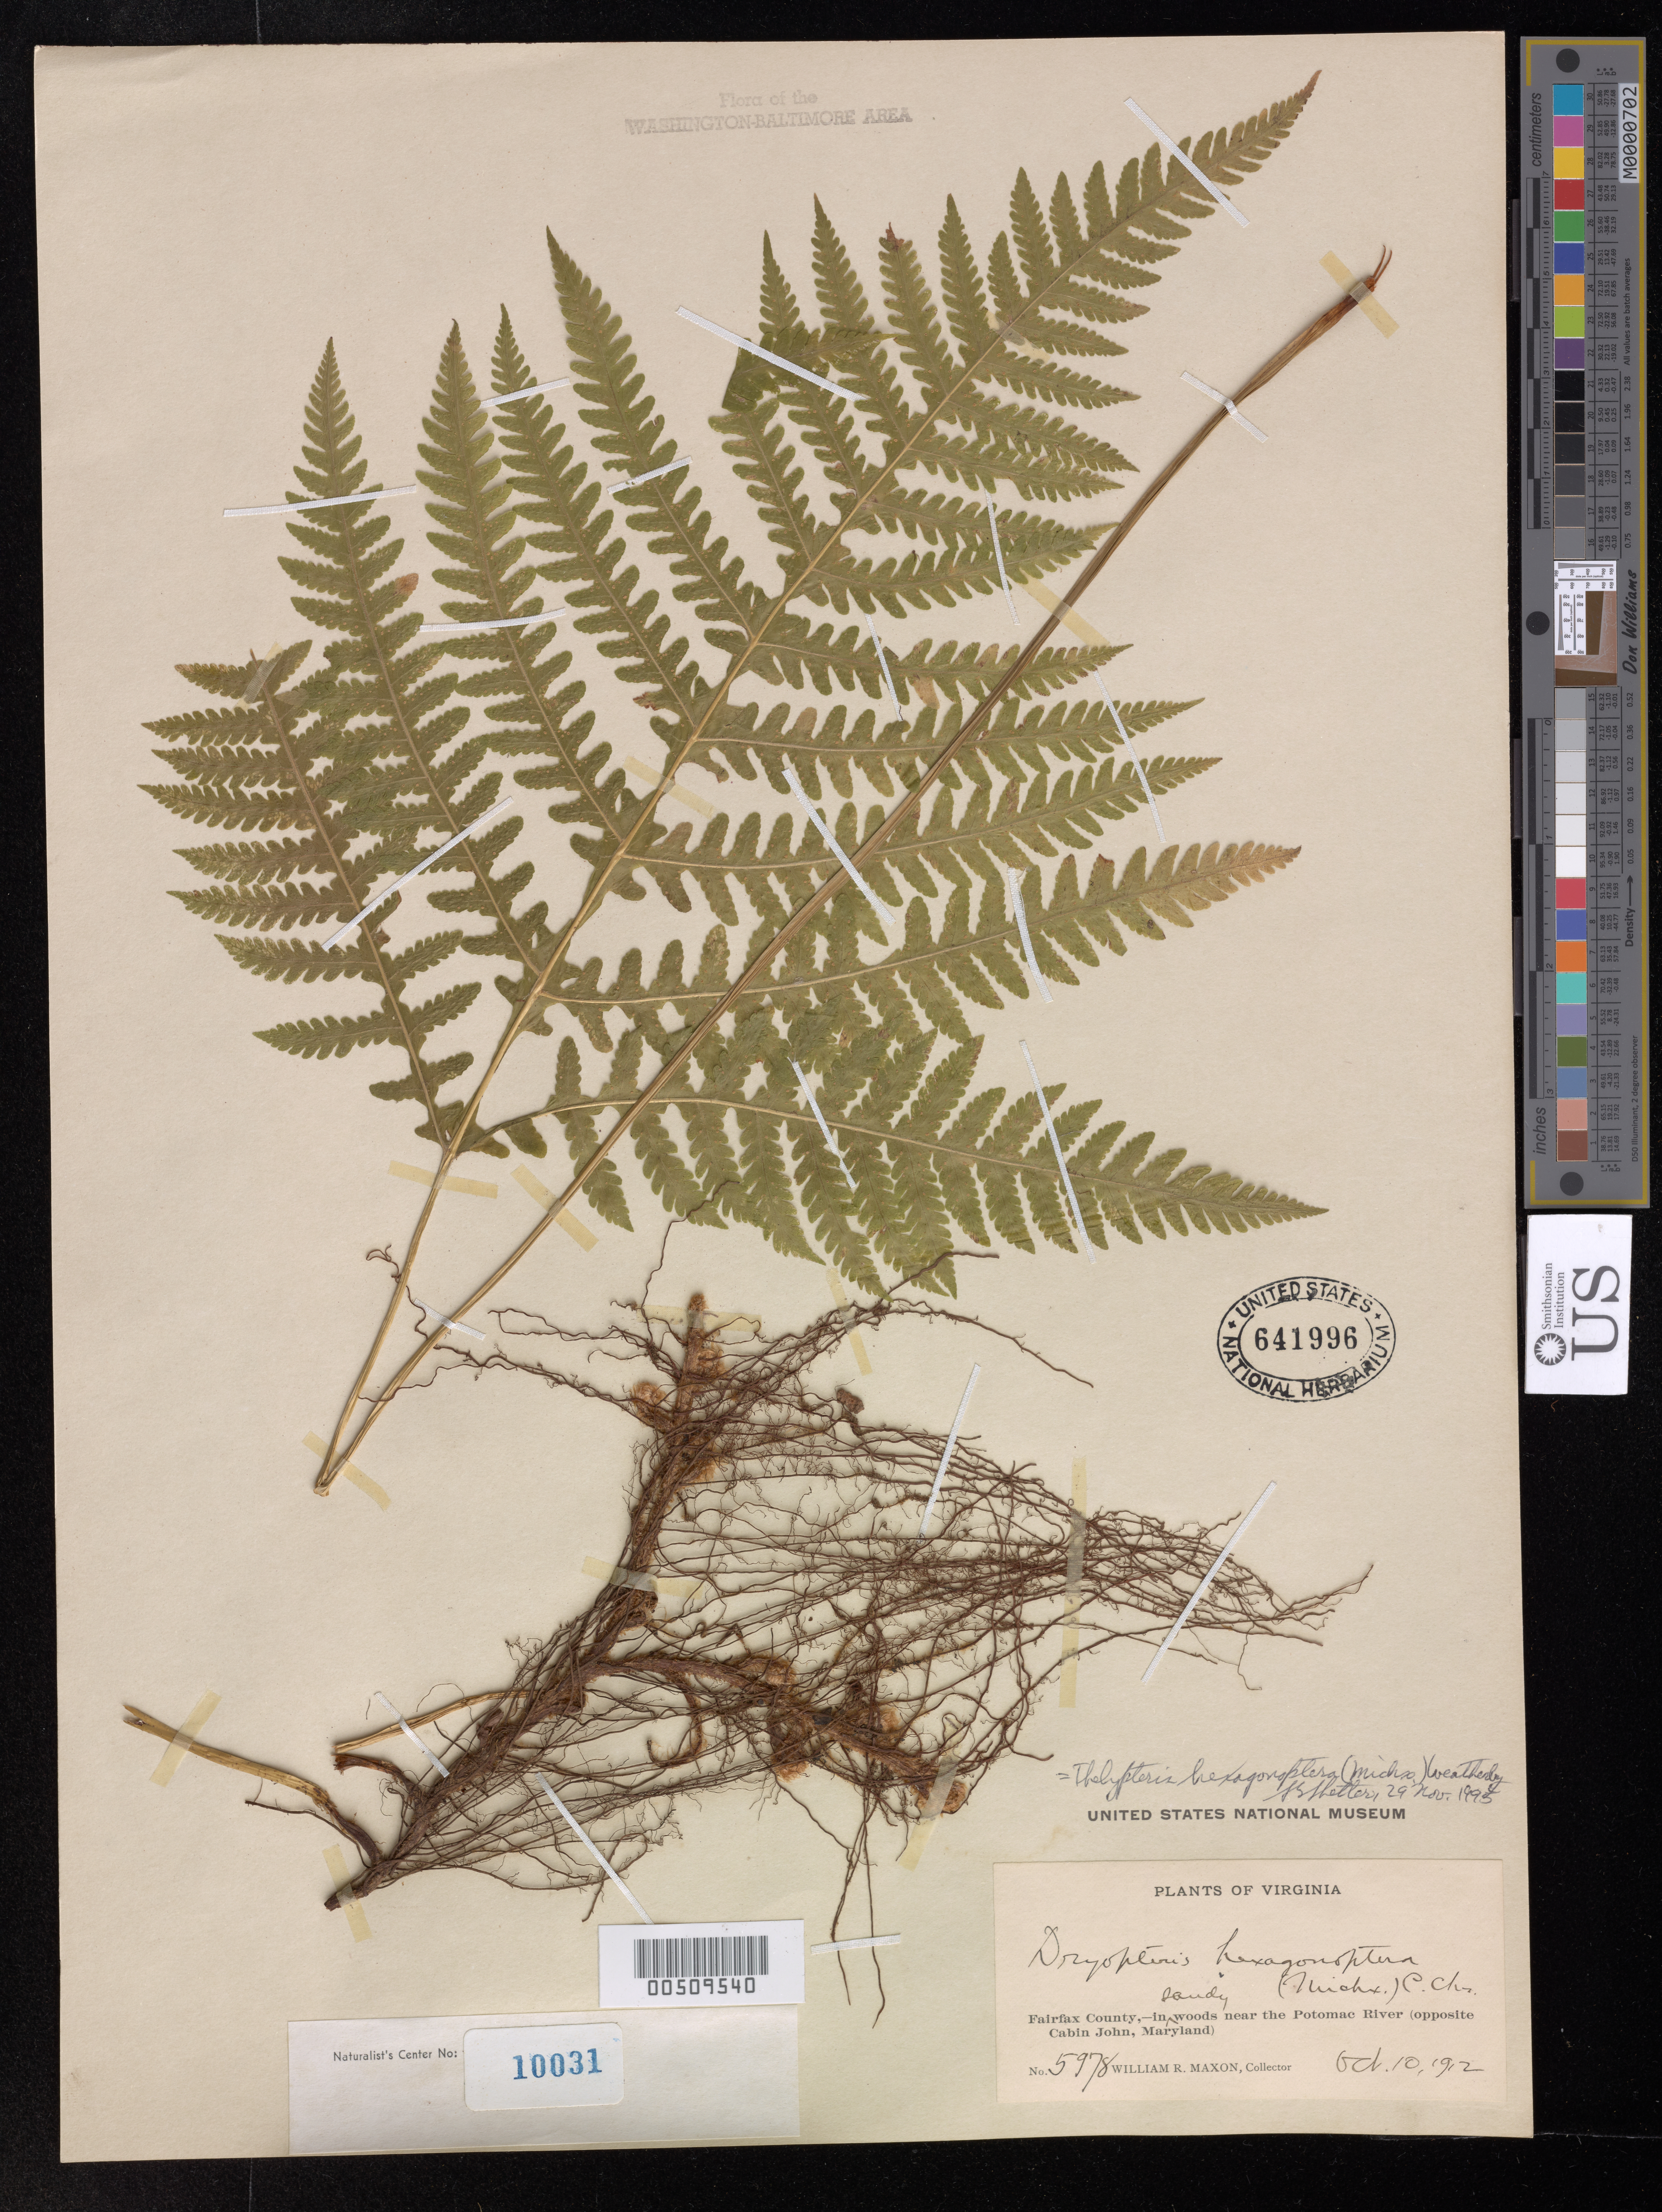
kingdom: Plantae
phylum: Tracheophyta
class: Polypodiopsida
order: Polypodiales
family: Thelypteridaceae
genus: Thelypteris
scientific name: Thelypteris hexagonoptera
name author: (Michx.) Weath.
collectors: W. R. Maxon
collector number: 5978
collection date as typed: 10 Oct 1912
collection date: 1912-10-10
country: United States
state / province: Virginia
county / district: Fairfax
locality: Near Potomac River opposite Cabin John, Md.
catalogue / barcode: US 641996